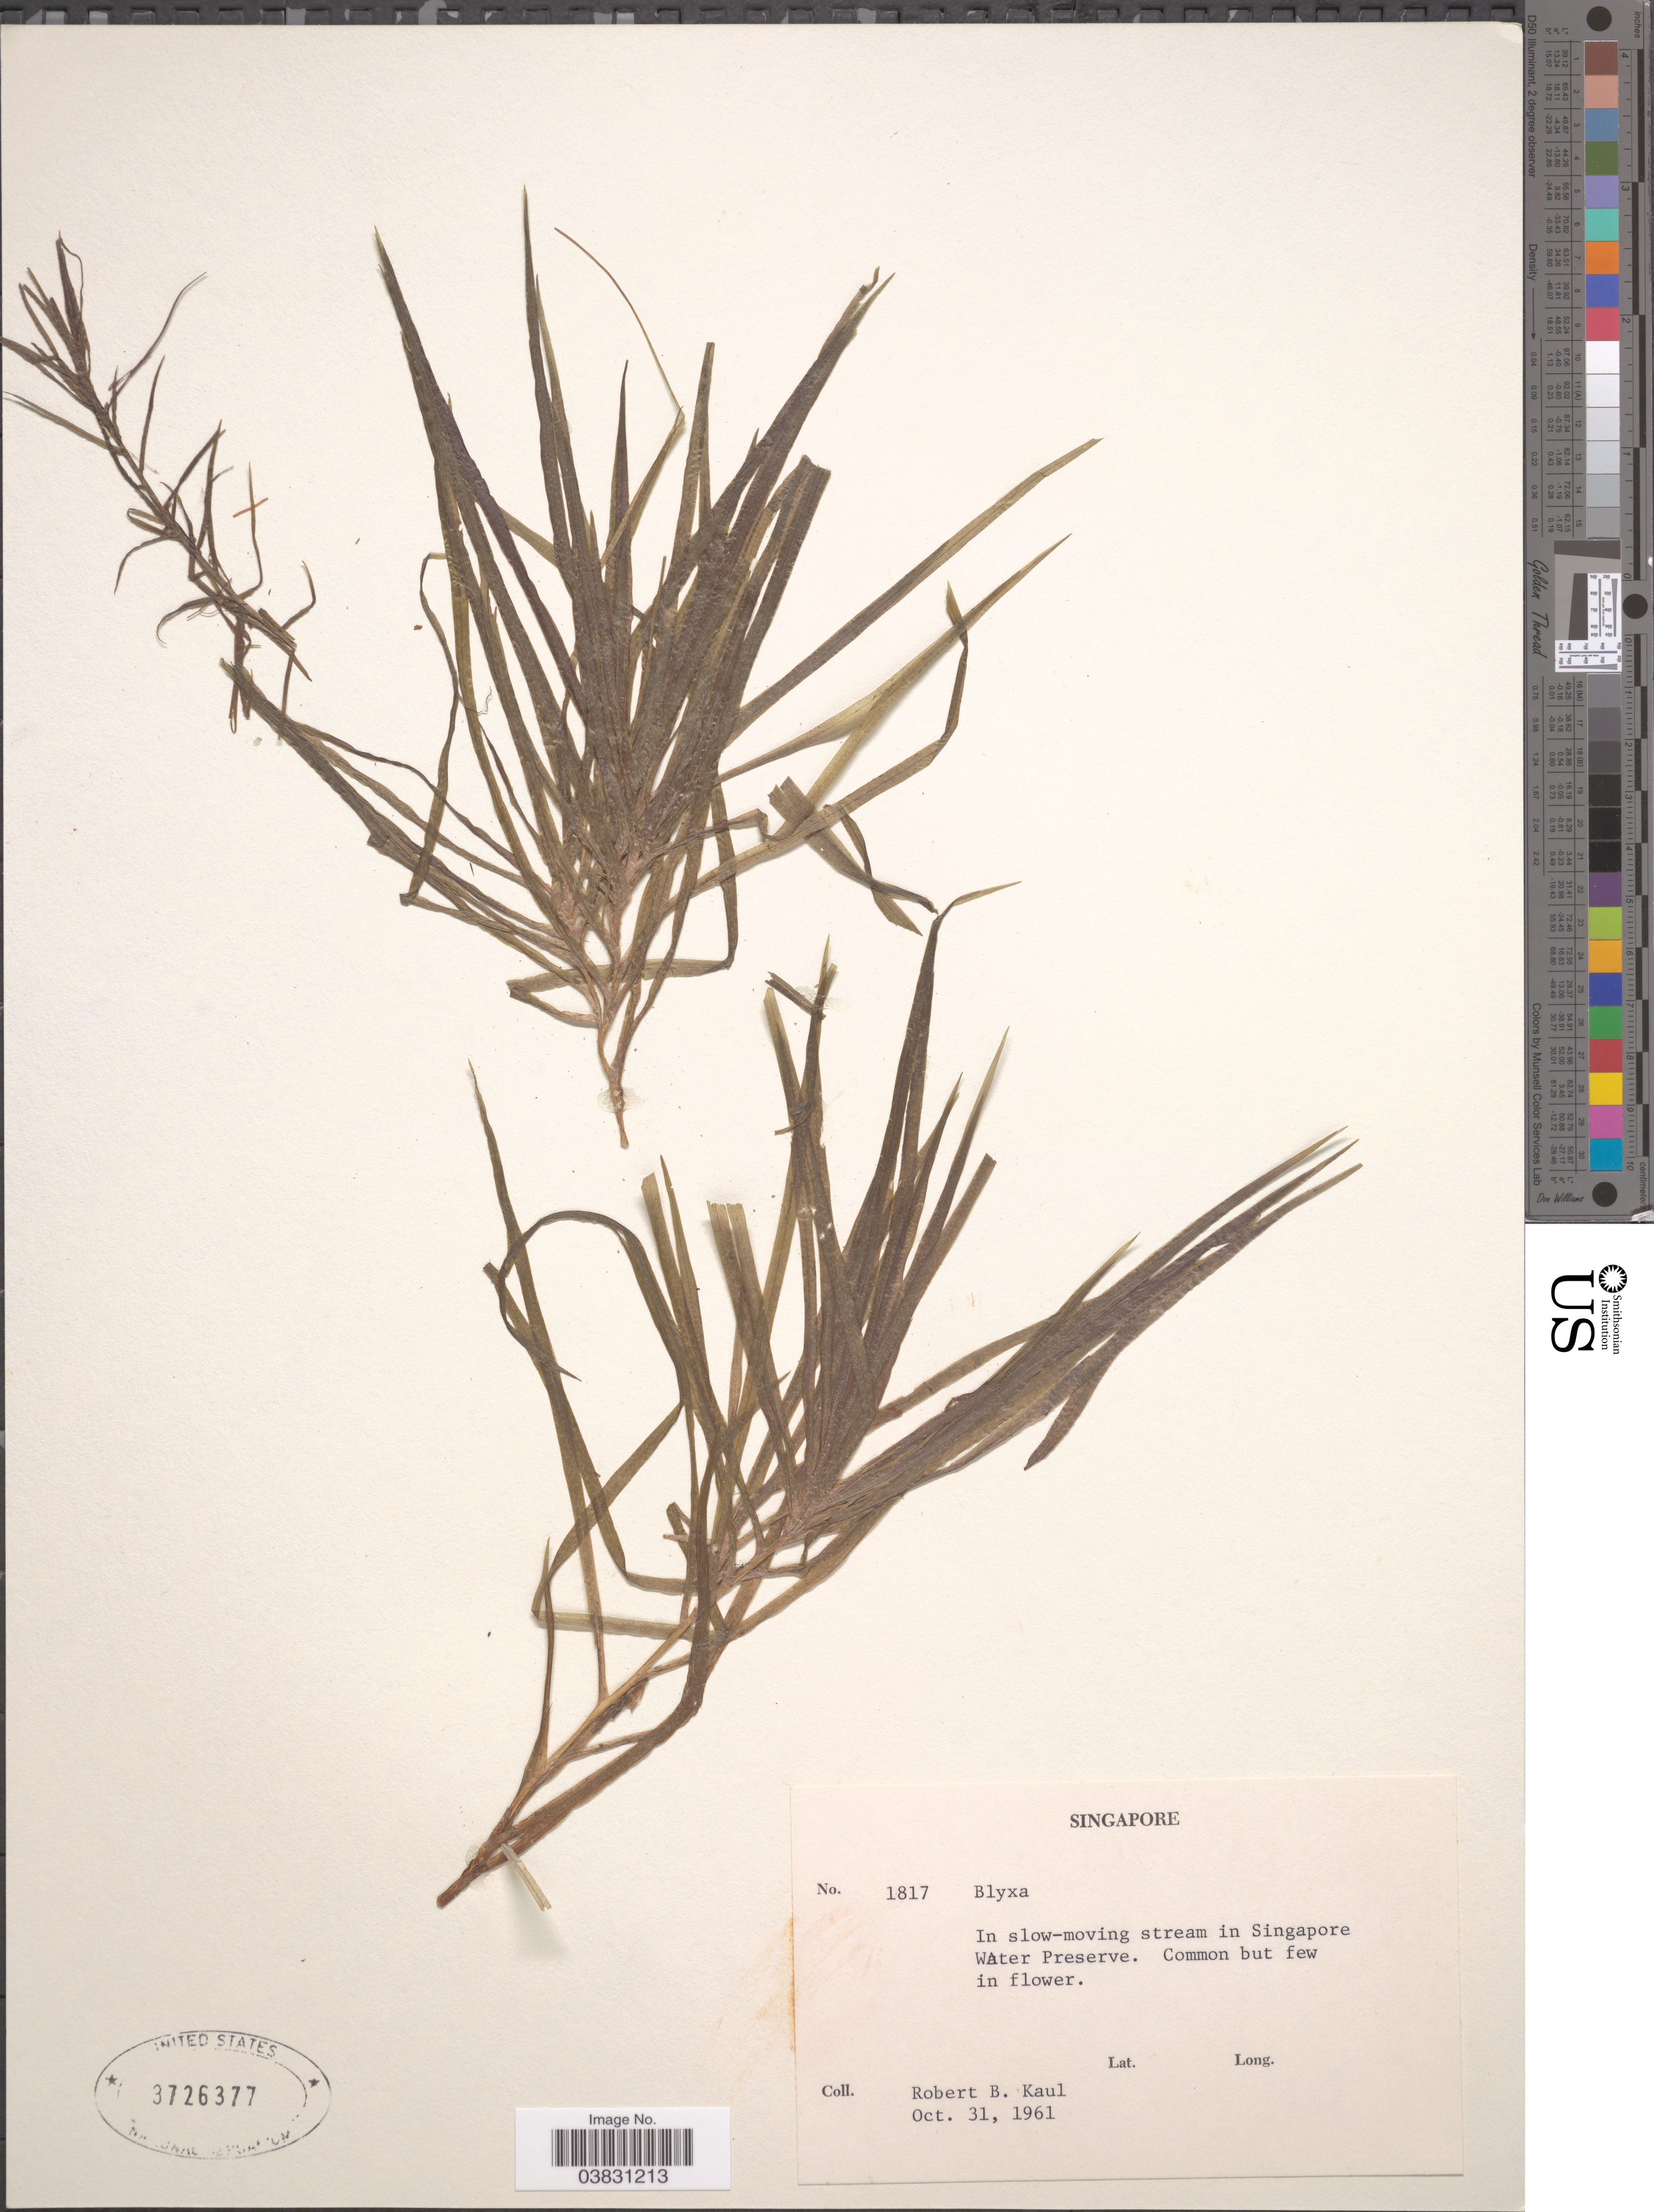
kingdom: Plantae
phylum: Tracheophyta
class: Liliopsida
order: Alismatales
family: Hydrocharitaceae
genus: Blyxa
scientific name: Blyxa sp.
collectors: R. Kaul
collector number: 1817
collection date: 1961-10-31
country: Singapore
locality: In slow-moving stream in Singapore Water Preserve.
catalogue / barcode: US 3726377